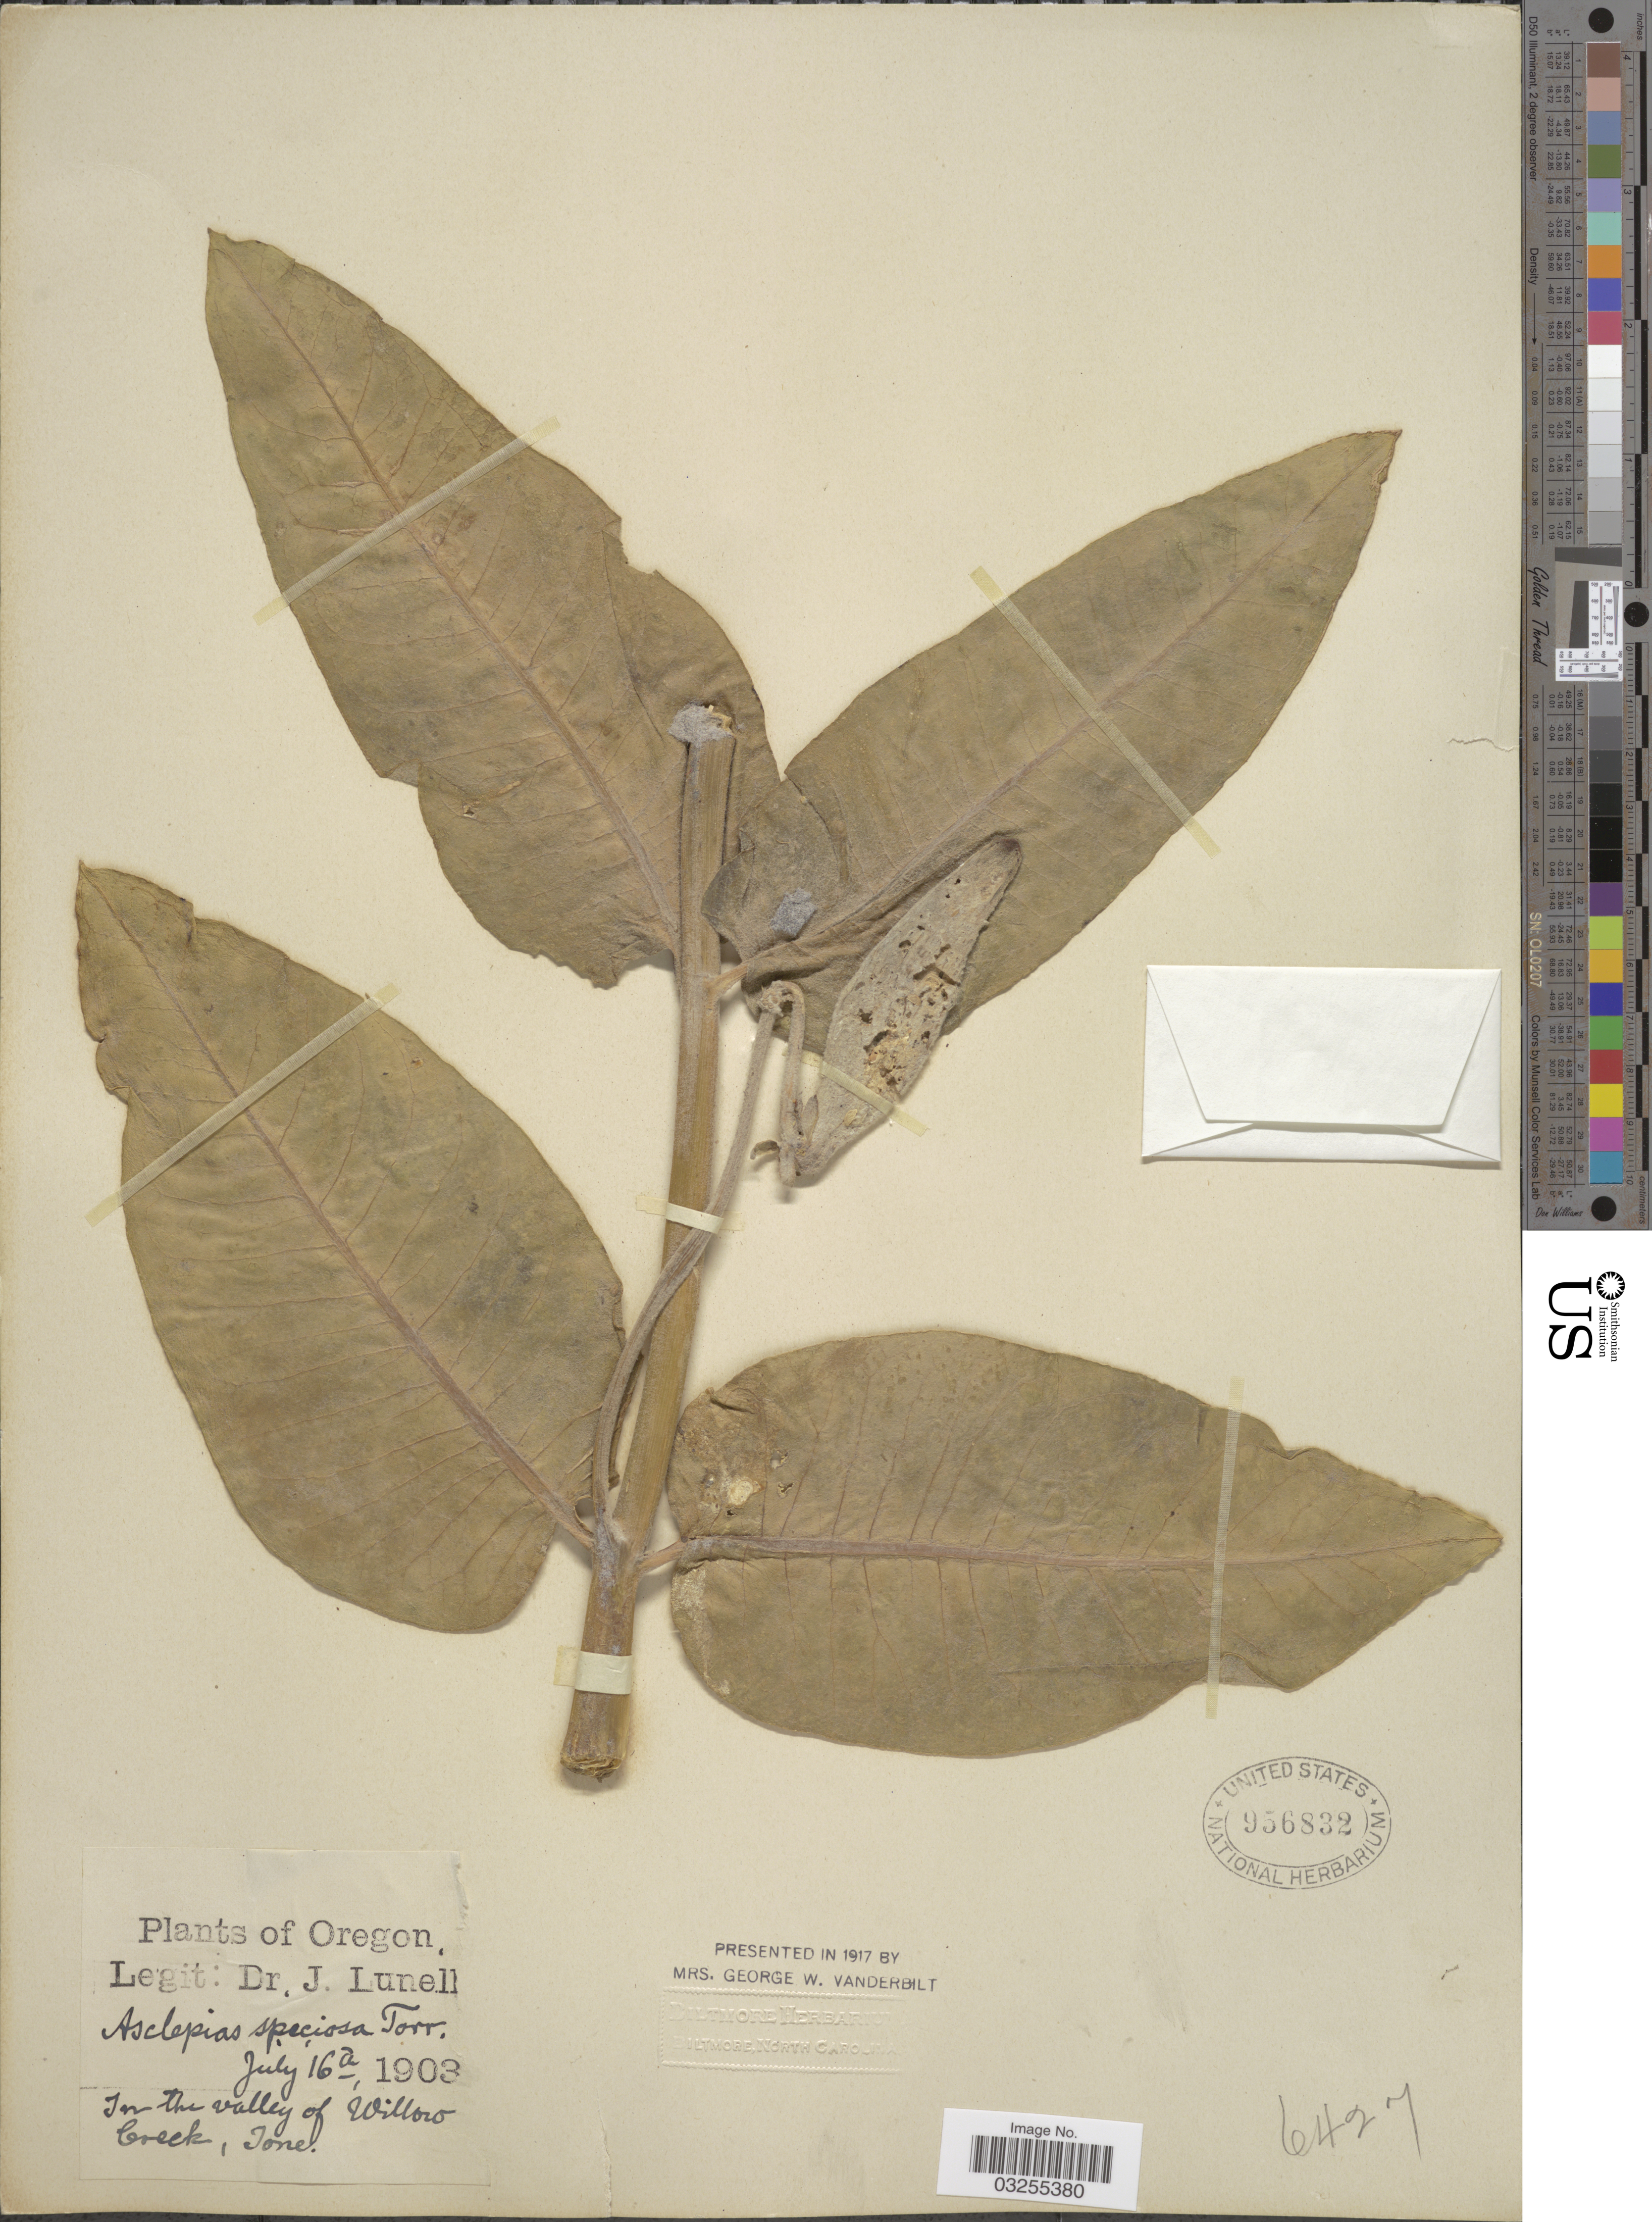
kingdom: Plantae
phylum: Tracheophyta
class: Magnoliopsida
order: Gentianales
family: Apocynaceae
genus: Asclepias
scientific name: Asclepias speciosa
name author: Torr.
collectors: J. Lunell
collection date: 1903-07-16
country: United States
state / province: Oregon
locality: In the valley of Willow Creek, Ione.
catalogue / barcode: US 956832